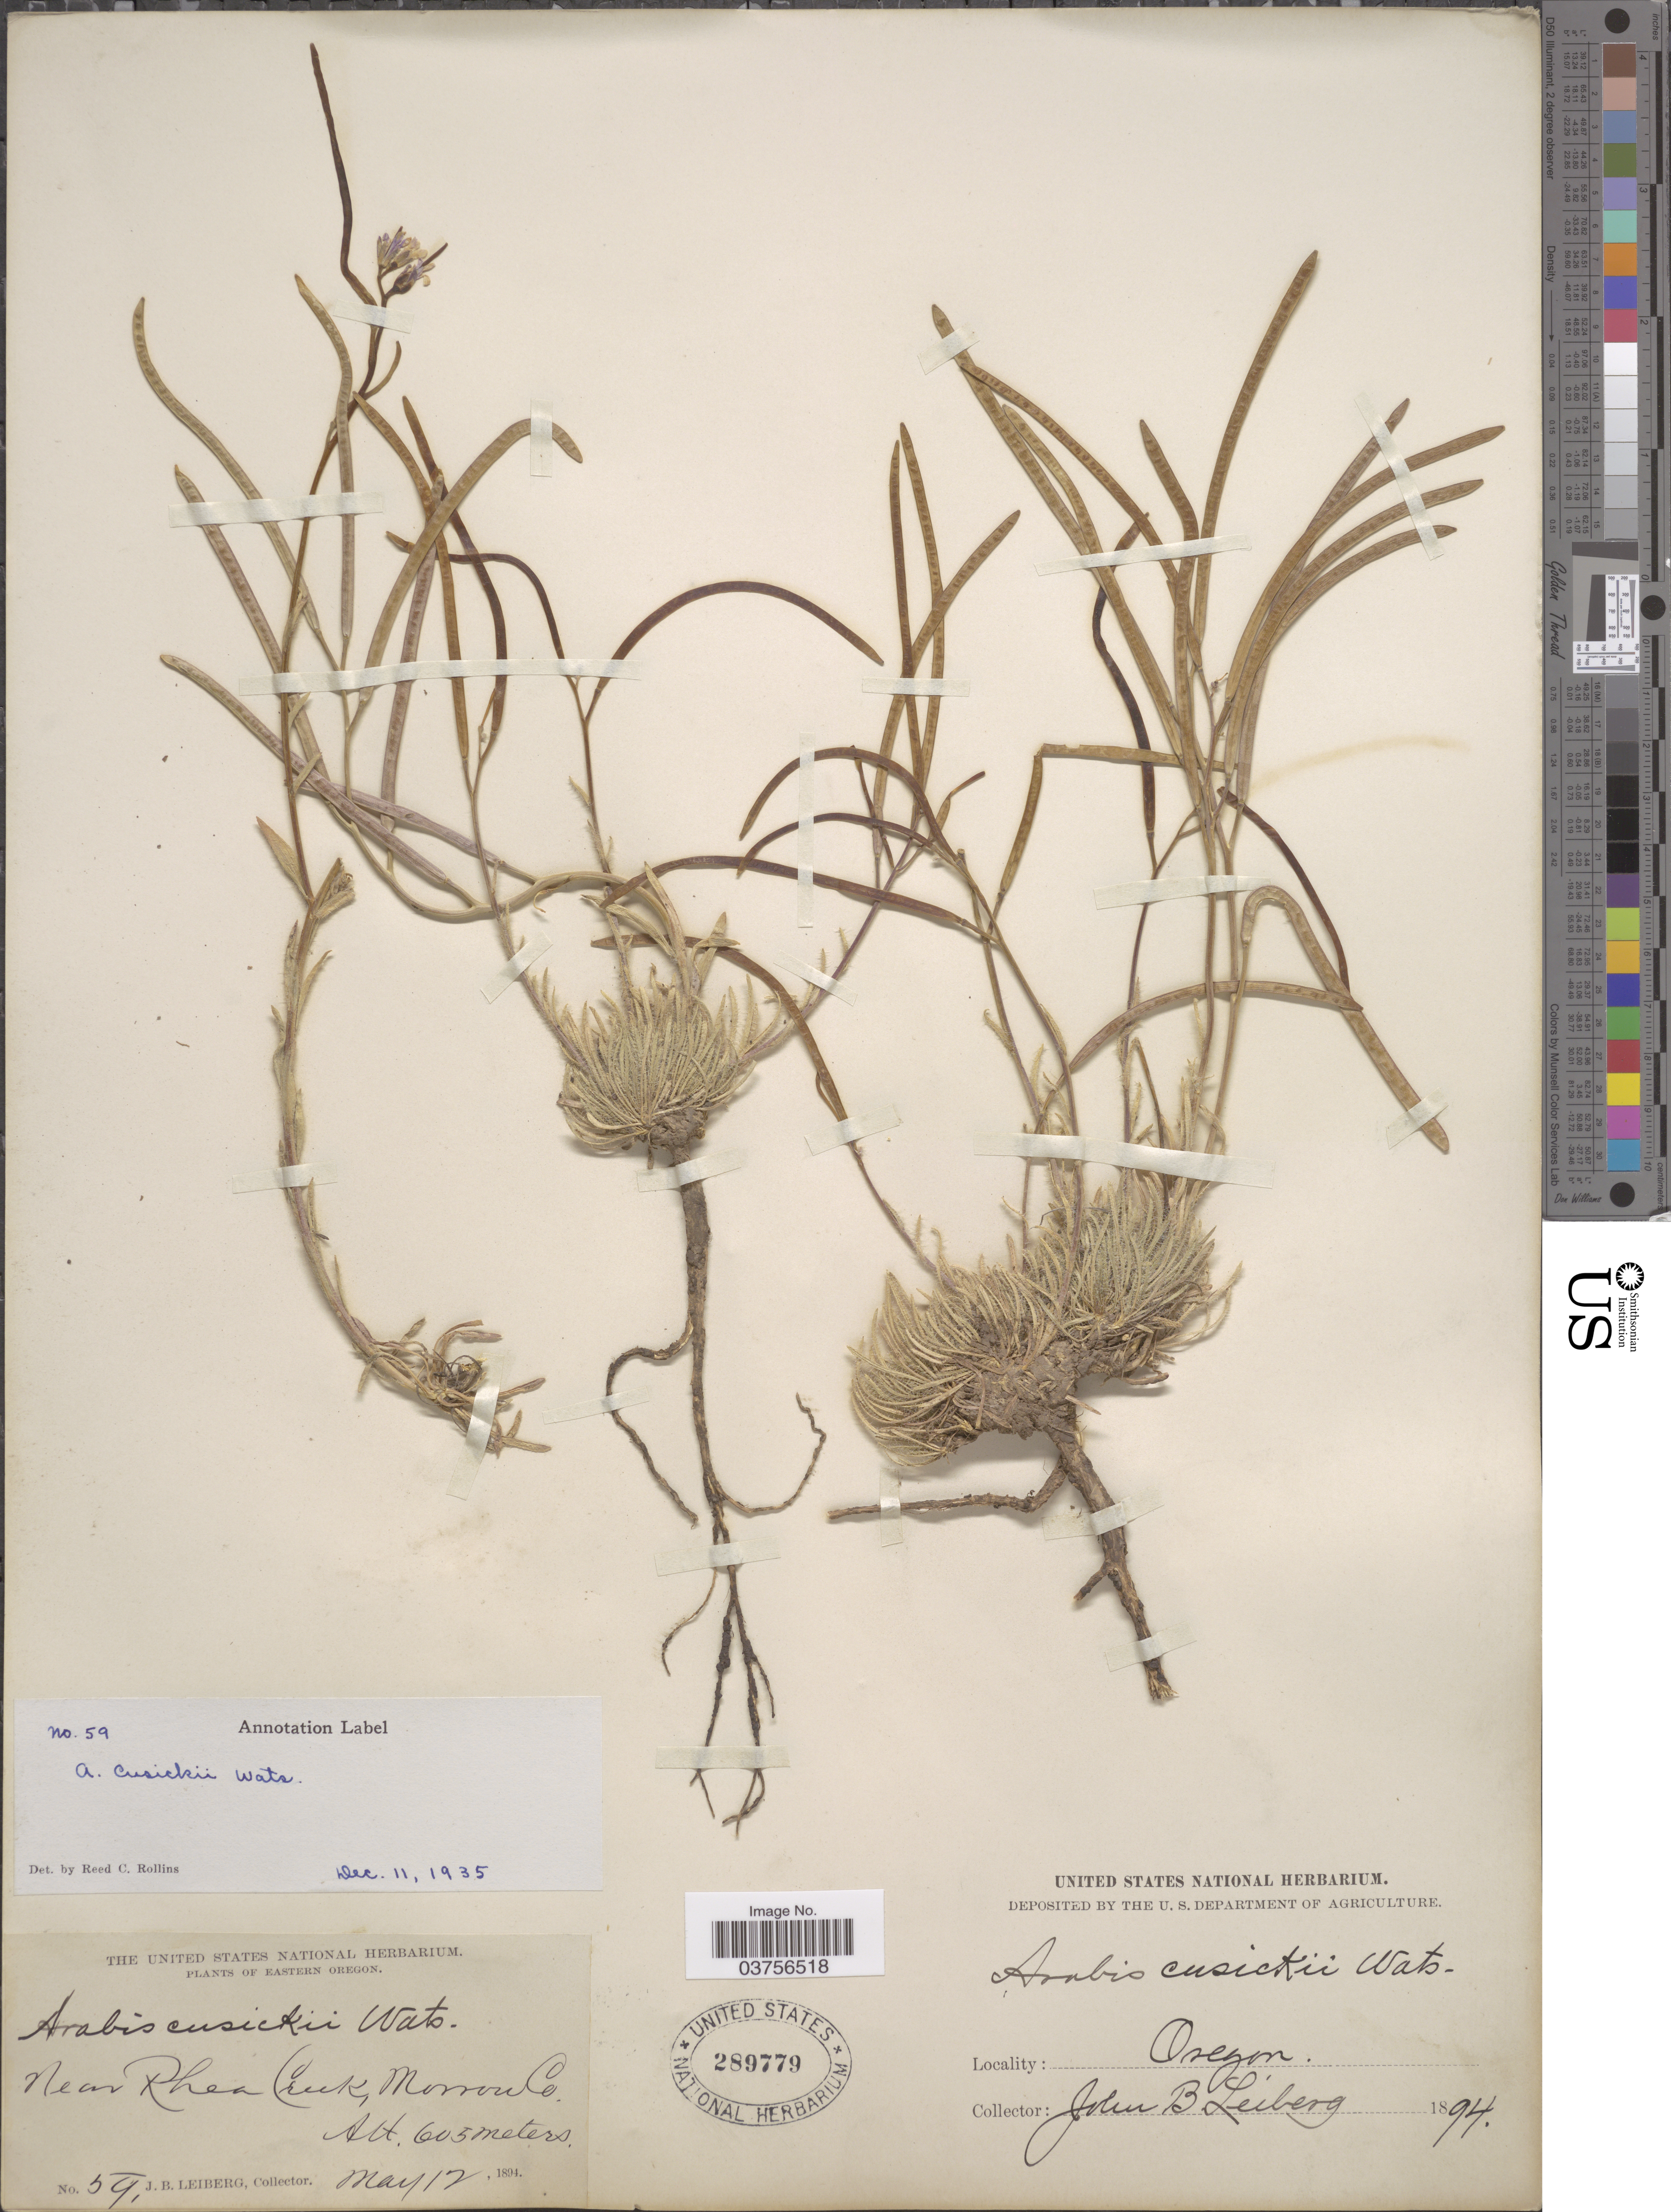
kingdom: Plantae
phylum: Tracheophyta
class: Magnoliopsida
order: Brassicales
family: Brassicaceae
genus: Arabis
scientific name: Arabis cusickii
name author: S. Watson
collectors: J. B. Leiberg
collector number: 59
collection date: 1894-05-12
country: United States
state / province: Oregon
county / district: Morrow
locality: Eastern Oregon. Near Rhea Creek, Morrow Co.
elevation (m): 605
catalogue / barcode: US 289779